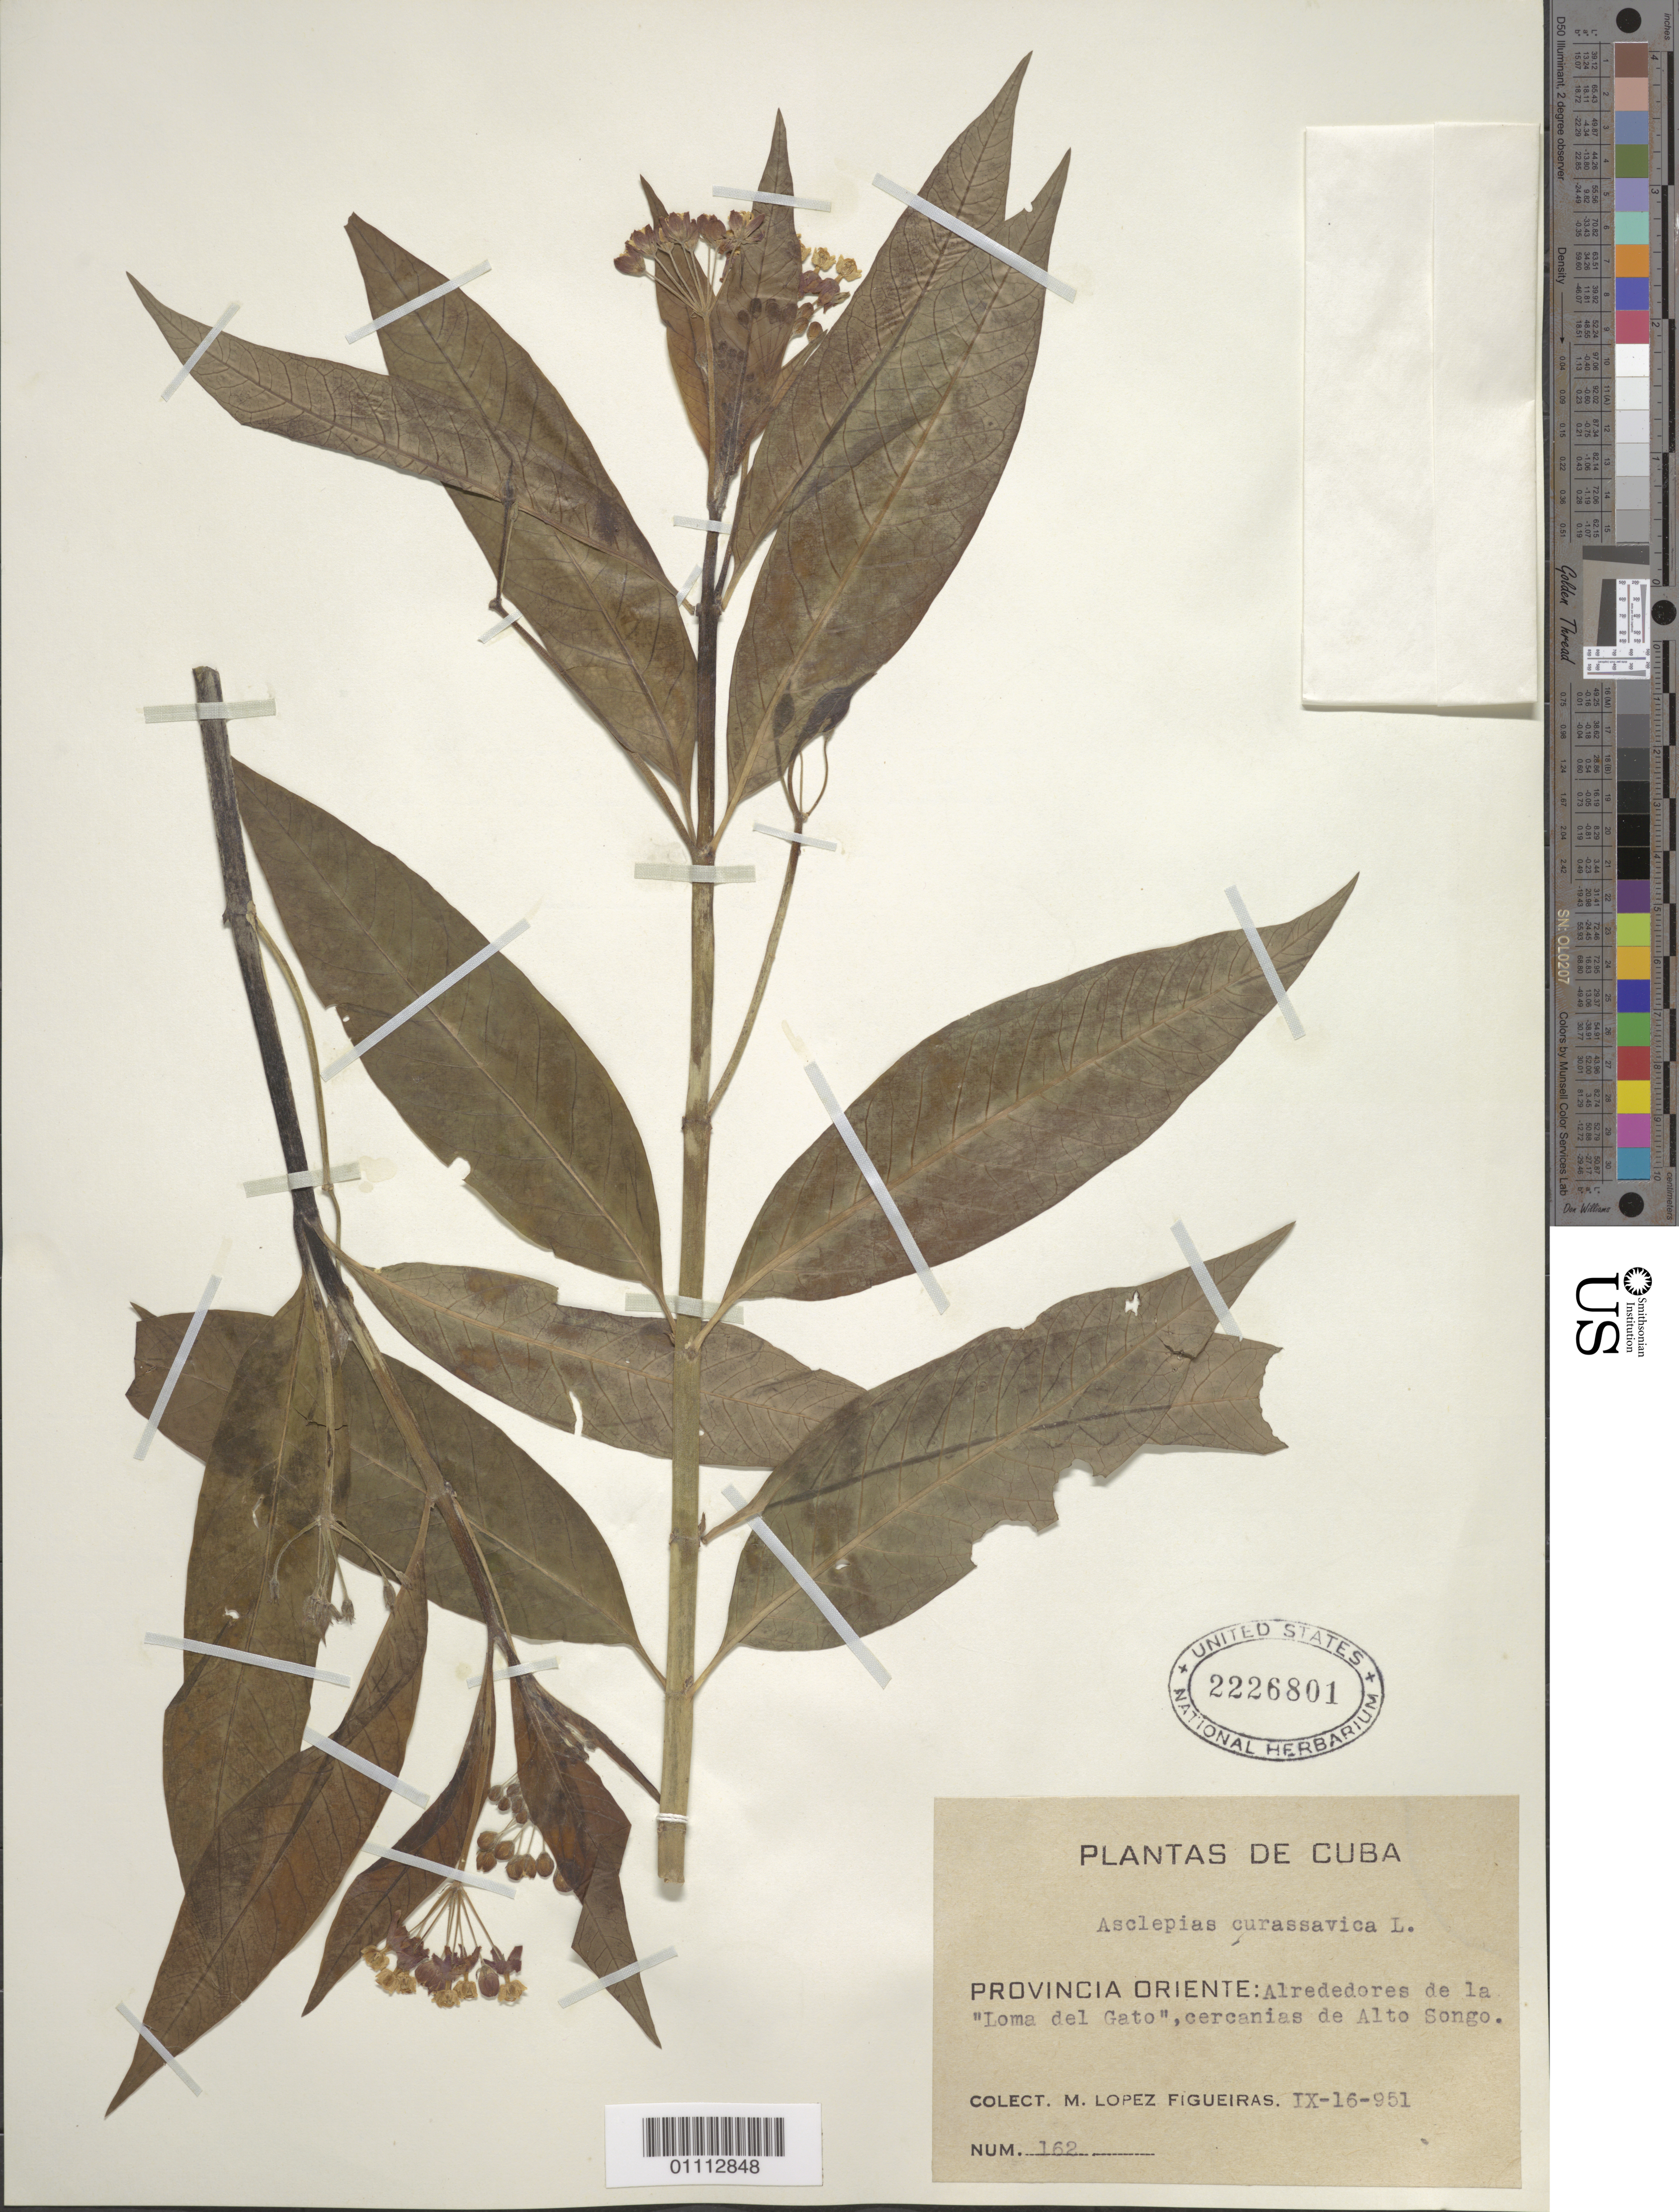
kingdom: Plantae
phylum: Tracheophyta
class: Magnoliopsida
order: Gentianales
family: Apocynaceae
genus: Asclepias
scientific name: Asclepias curassavica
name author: L.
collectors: M. López Figueiras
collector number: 162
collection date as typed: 16 Sep 1951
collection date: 1951-09-16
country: Cuba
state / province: Santiago de Cuba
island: Cuba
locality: Alrededores de la "Loma del Gato," cercanias de Alto Songo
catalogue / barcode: US 2226801